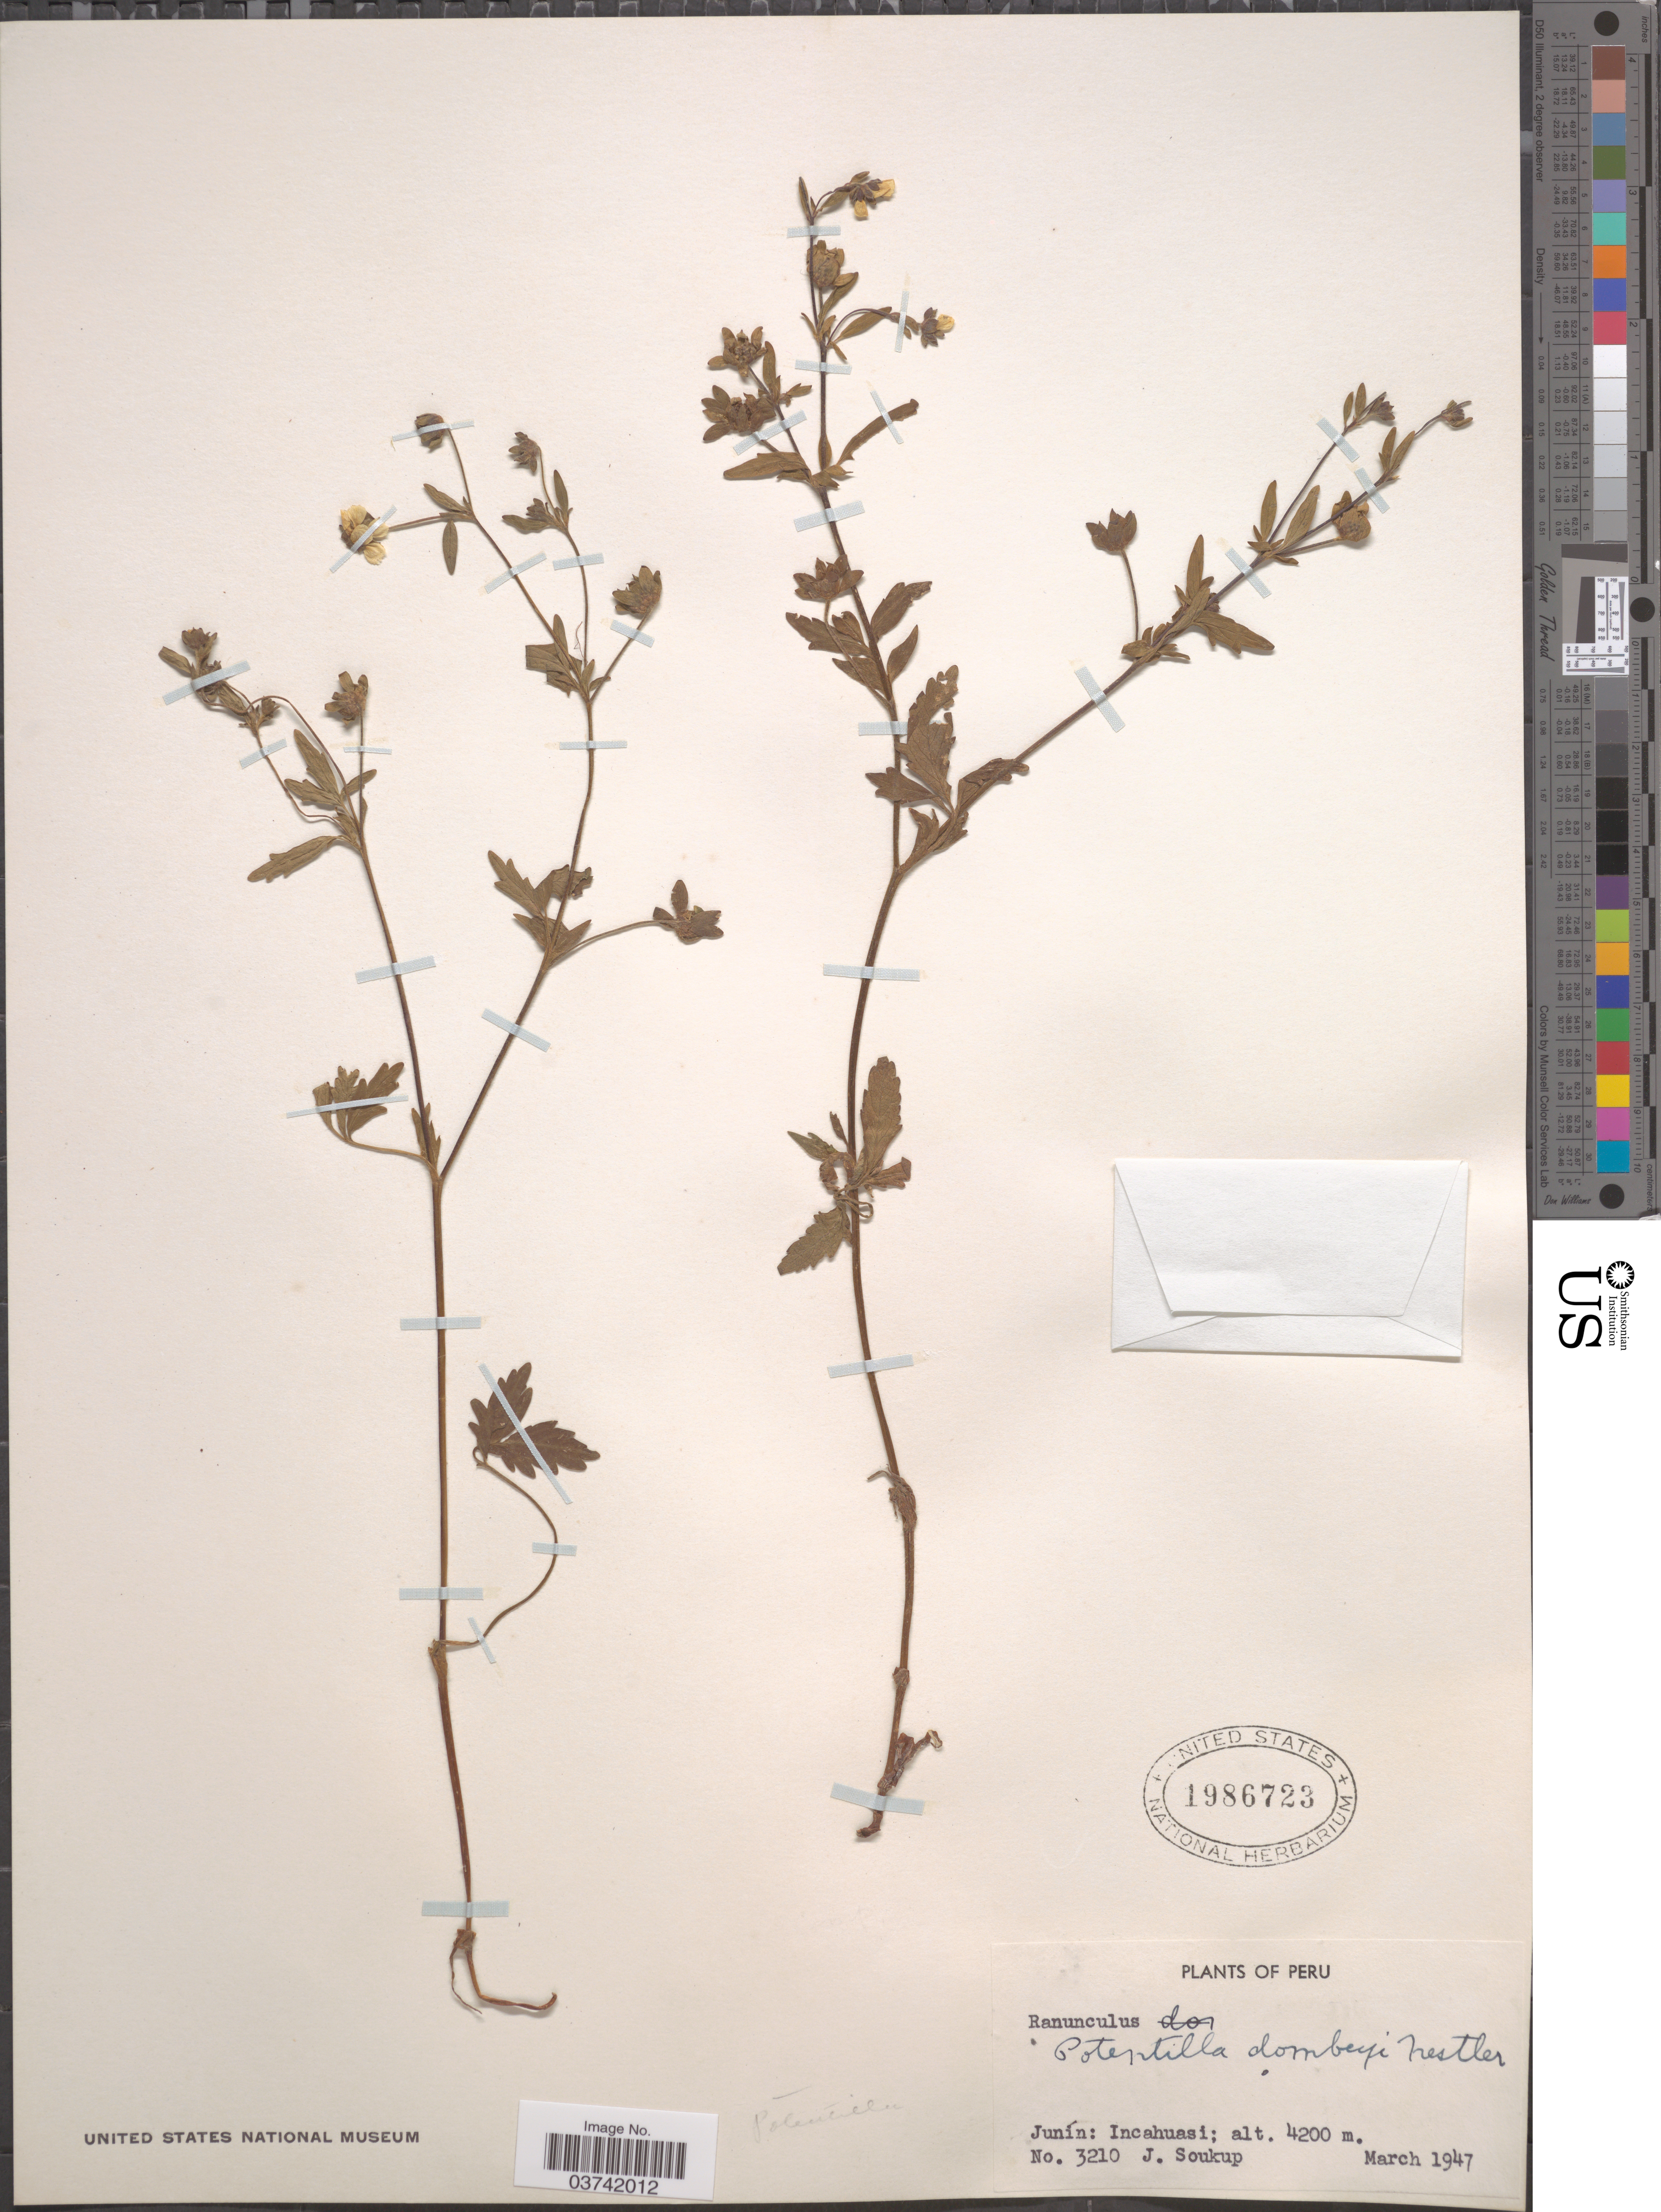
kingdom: Plantae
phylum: Tracheophyta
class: Magnoliopsida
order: Rosales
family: Rosaceae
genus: Potentilla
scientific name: Potentilla dombeyi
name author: Nestl.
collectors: J. Soukup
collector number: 3210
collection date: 1947-03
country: Peru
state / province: Junín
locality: Incahuasi.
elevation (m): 4200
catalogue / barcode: US 1986723